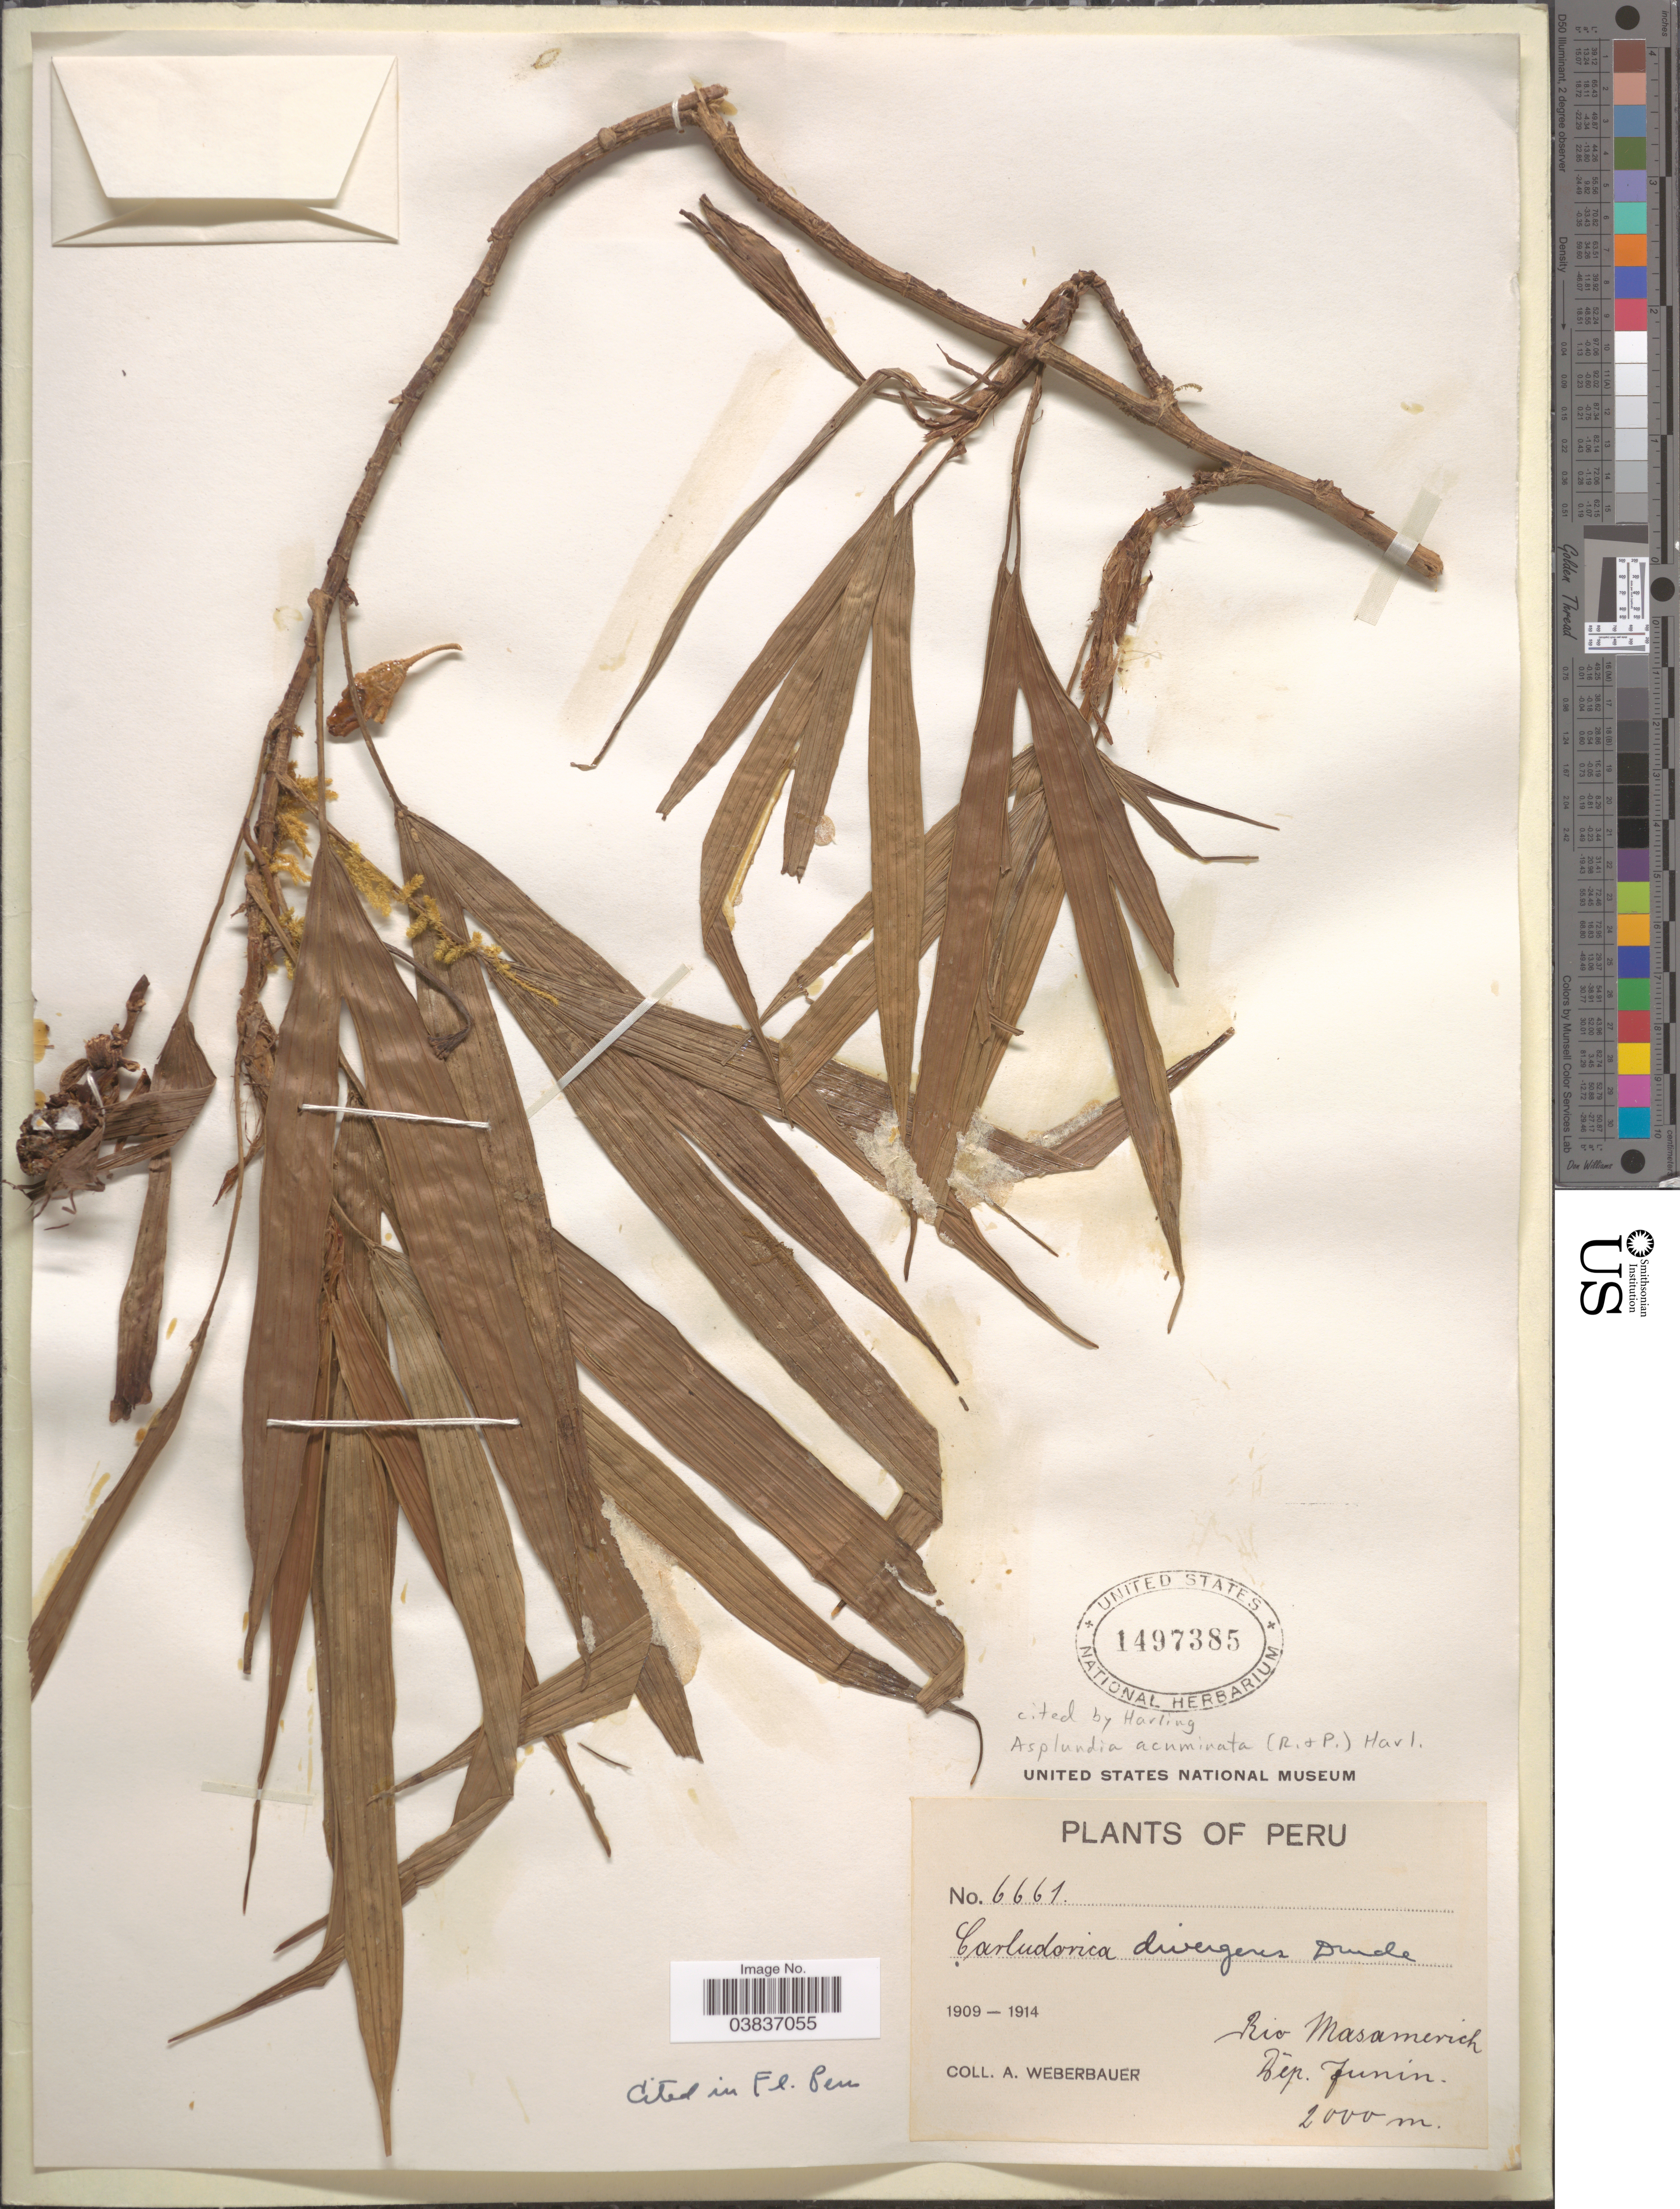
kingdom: Plantae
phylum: Tracheophyta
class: Liliopsida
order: Pandanales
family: Cyclanthaceae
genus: Asplundia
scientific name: Asplundia acuminata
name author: (Ruiz & Pav.) Harling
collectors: A. Weberbauer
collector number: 6661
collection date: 1909/1914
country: Peru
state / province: Junín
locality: Rio Masamerich. Dép. Junin.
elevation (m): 2000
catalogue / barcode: US 1497385